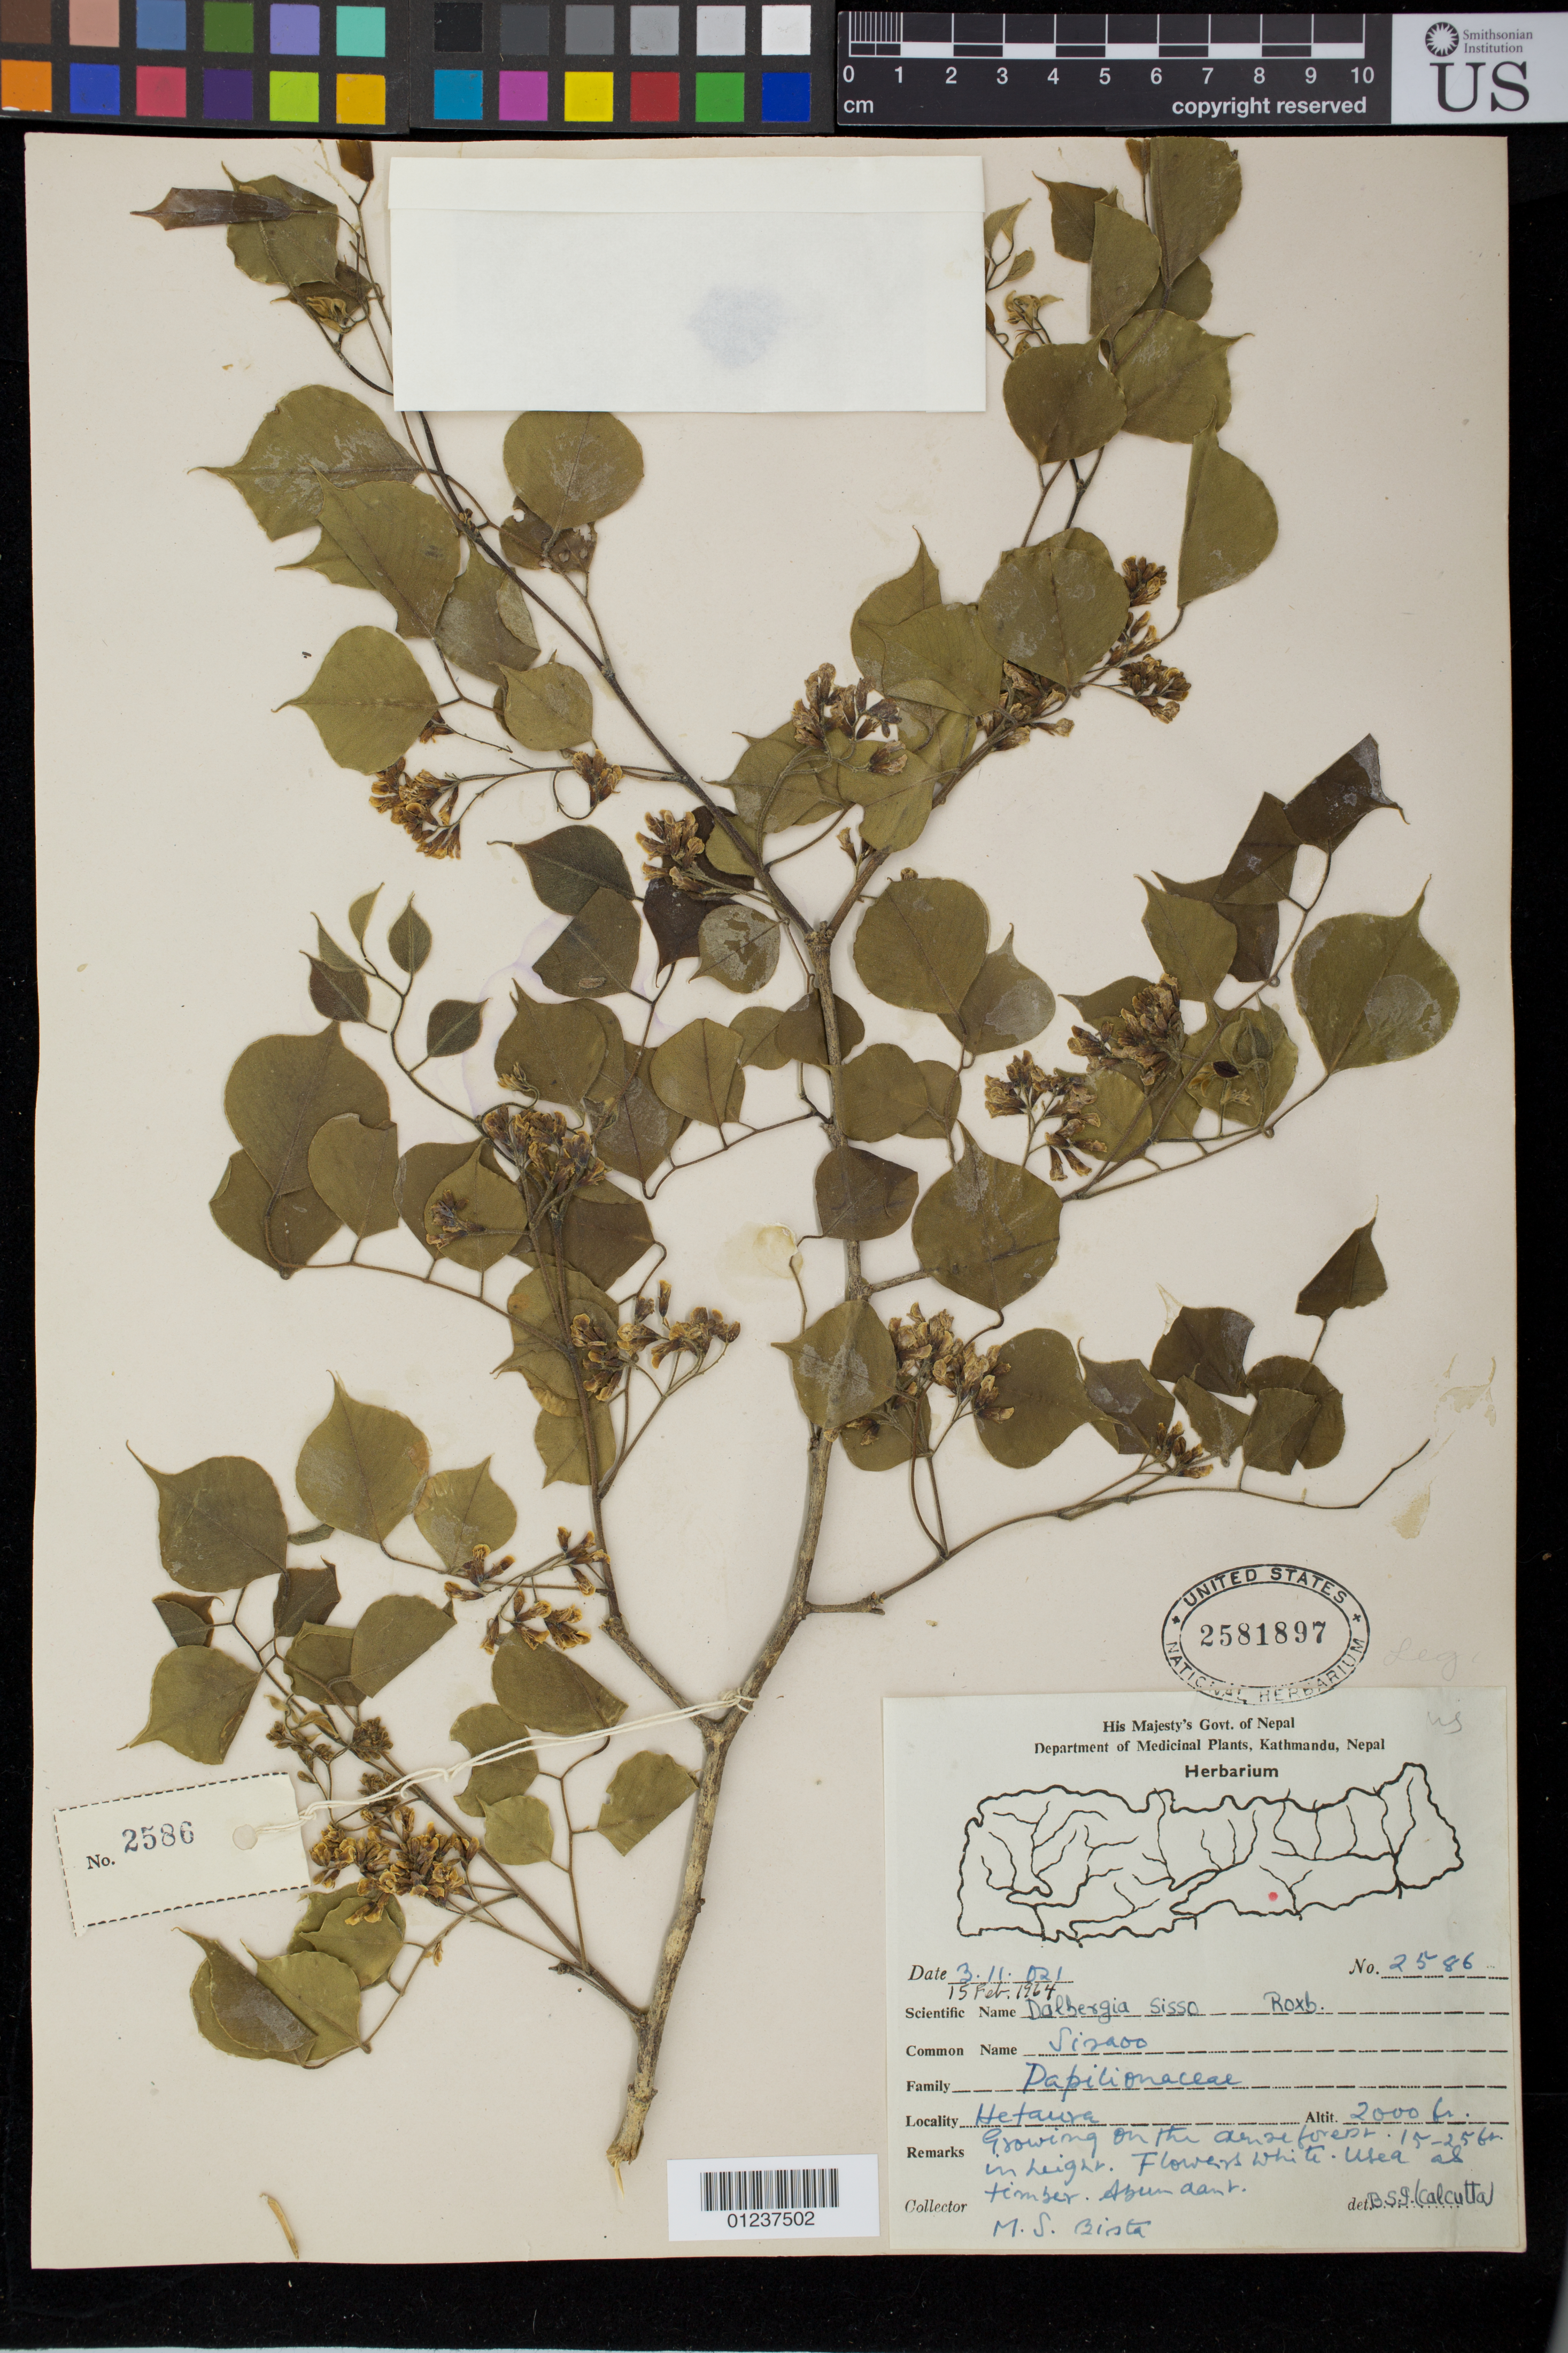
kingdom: Plantae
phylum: Tracheophyta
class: Magnoliopsida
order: Fabales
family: Fabaceae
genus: Dalbergia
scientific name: Dalbergia sissoo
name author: Roxb.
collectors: M. Bista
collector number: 2586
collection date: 1964-02-15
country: Nepal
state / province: Central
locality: Hetaura.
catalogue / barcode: US 2581897